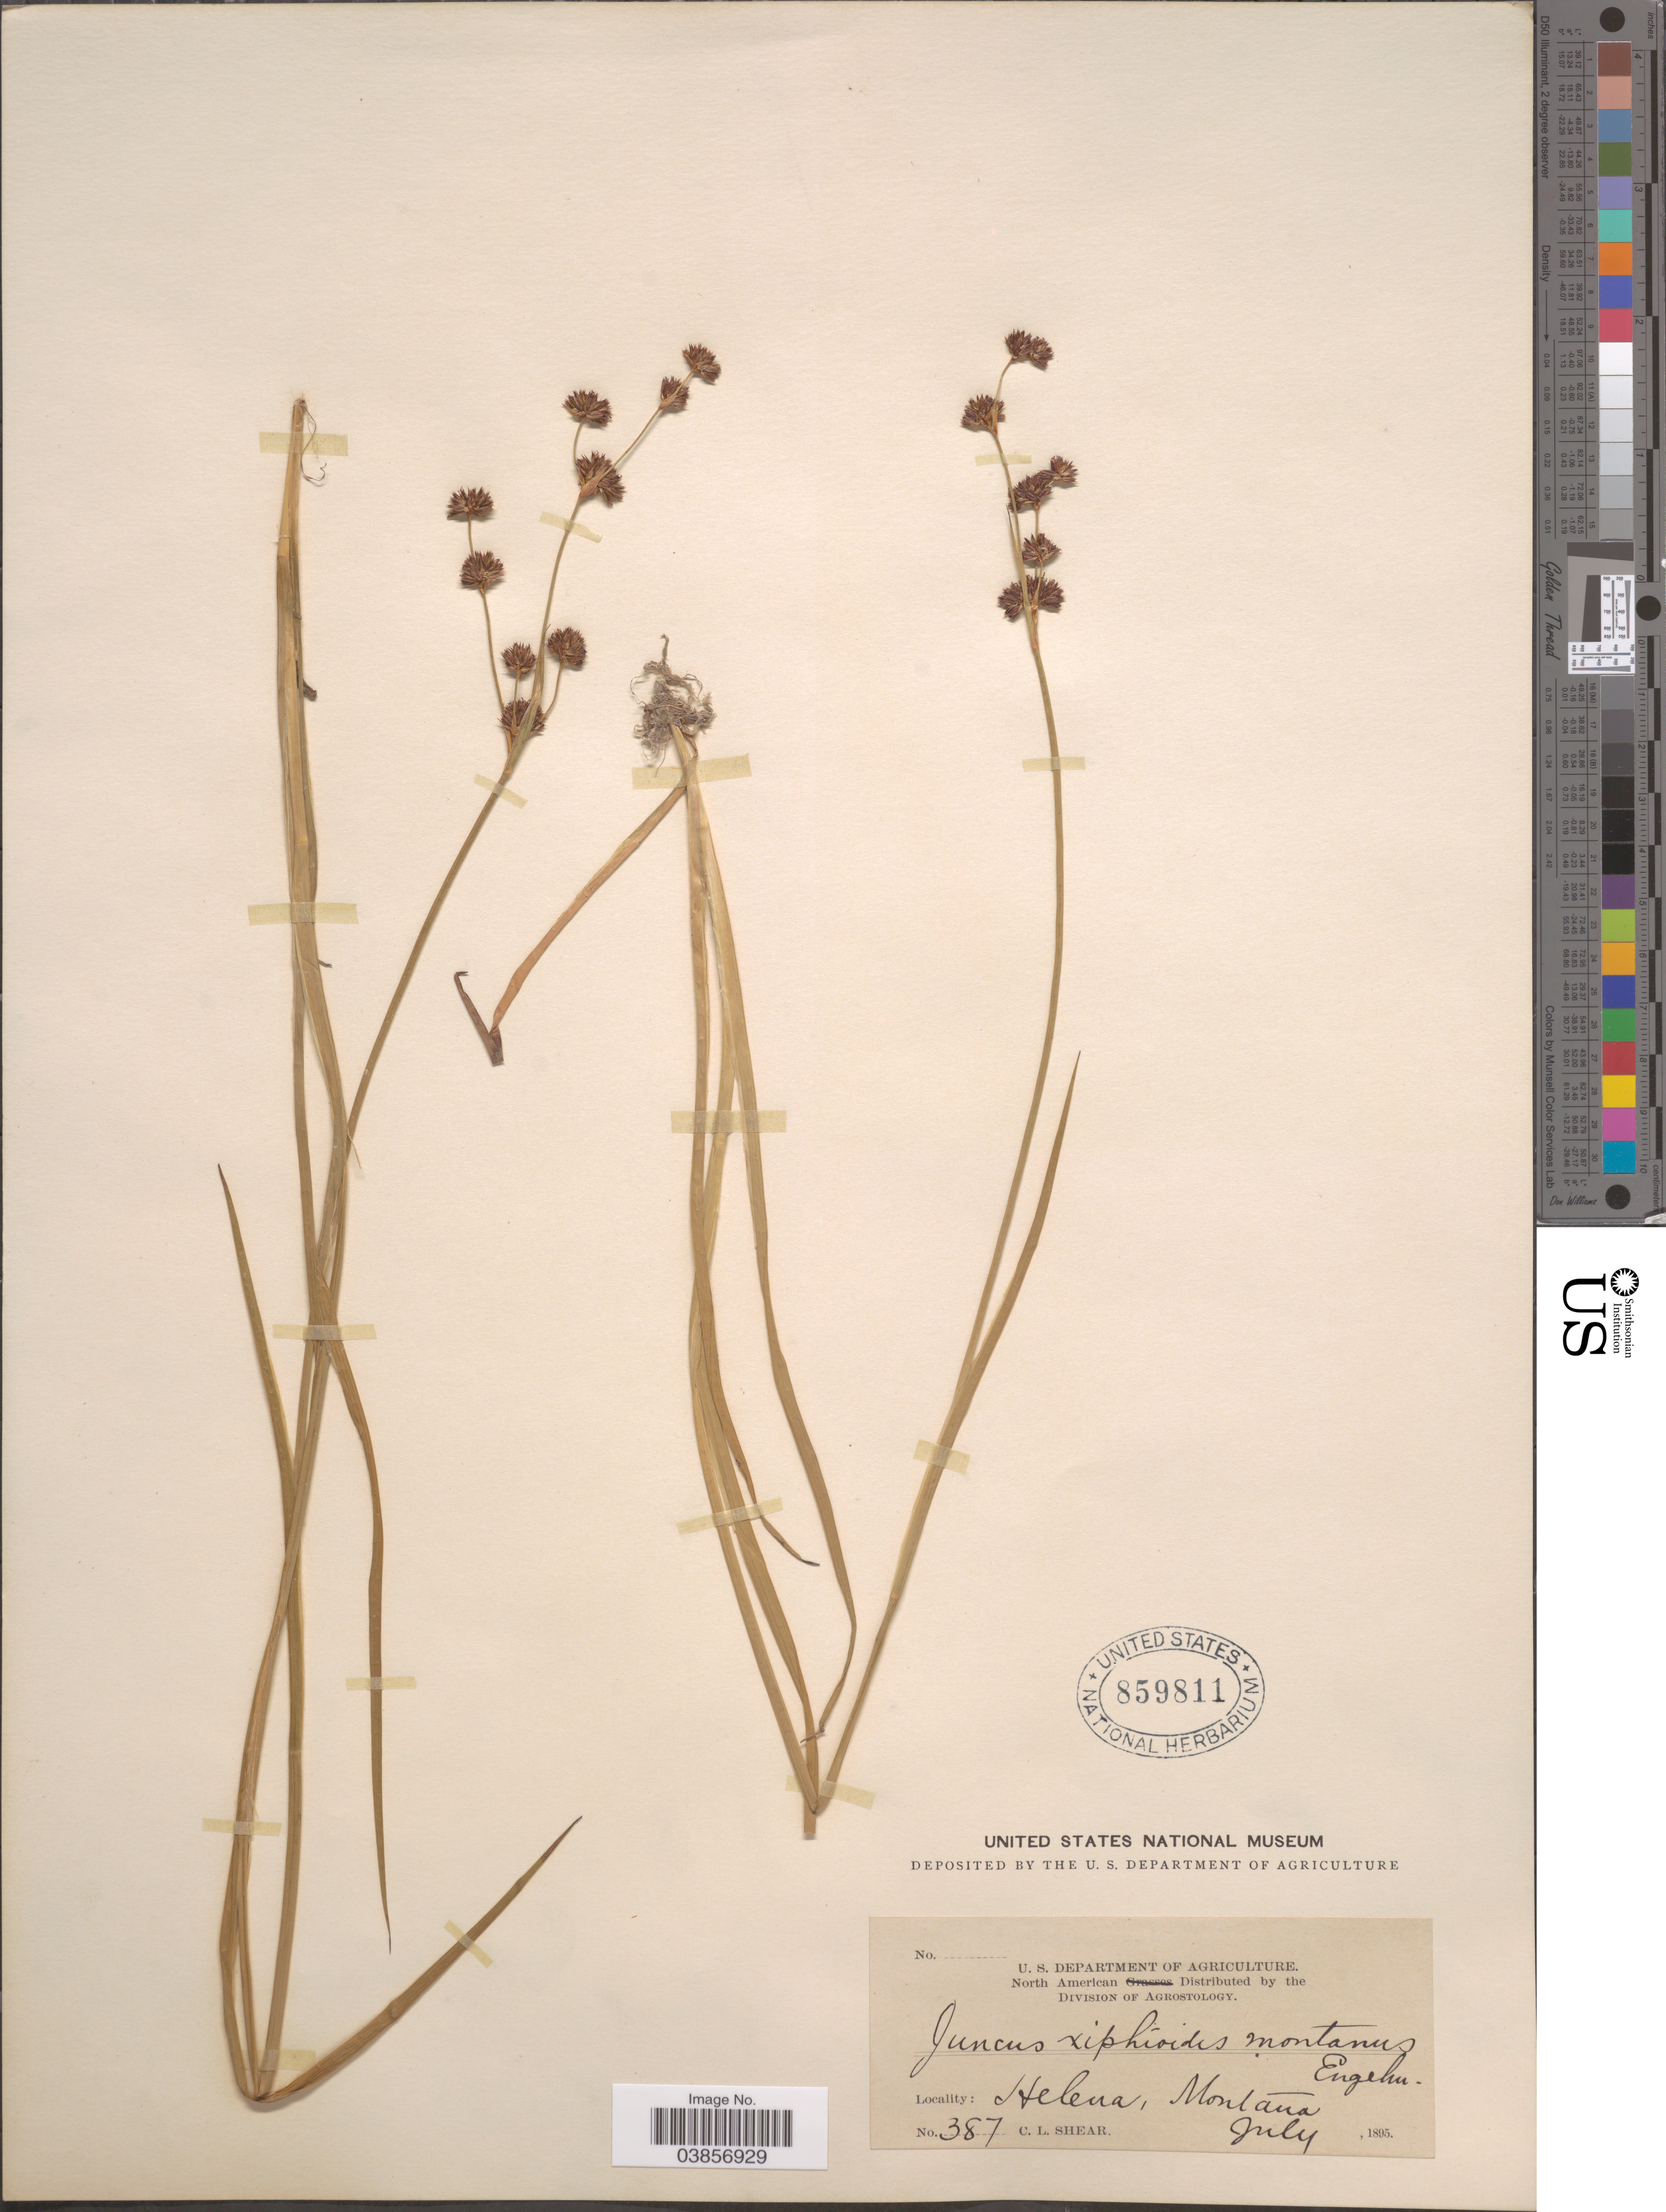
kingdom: Plantae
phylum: Tracheophyta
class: Liliopsida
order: Poales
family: Juncaceae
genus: Juncus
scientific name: Juncus saximontanus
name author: A. Nelson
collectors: C. L. Shear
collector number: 387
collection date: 1895-07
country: United States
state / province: Montana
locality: Helena.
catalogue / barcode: US 859811